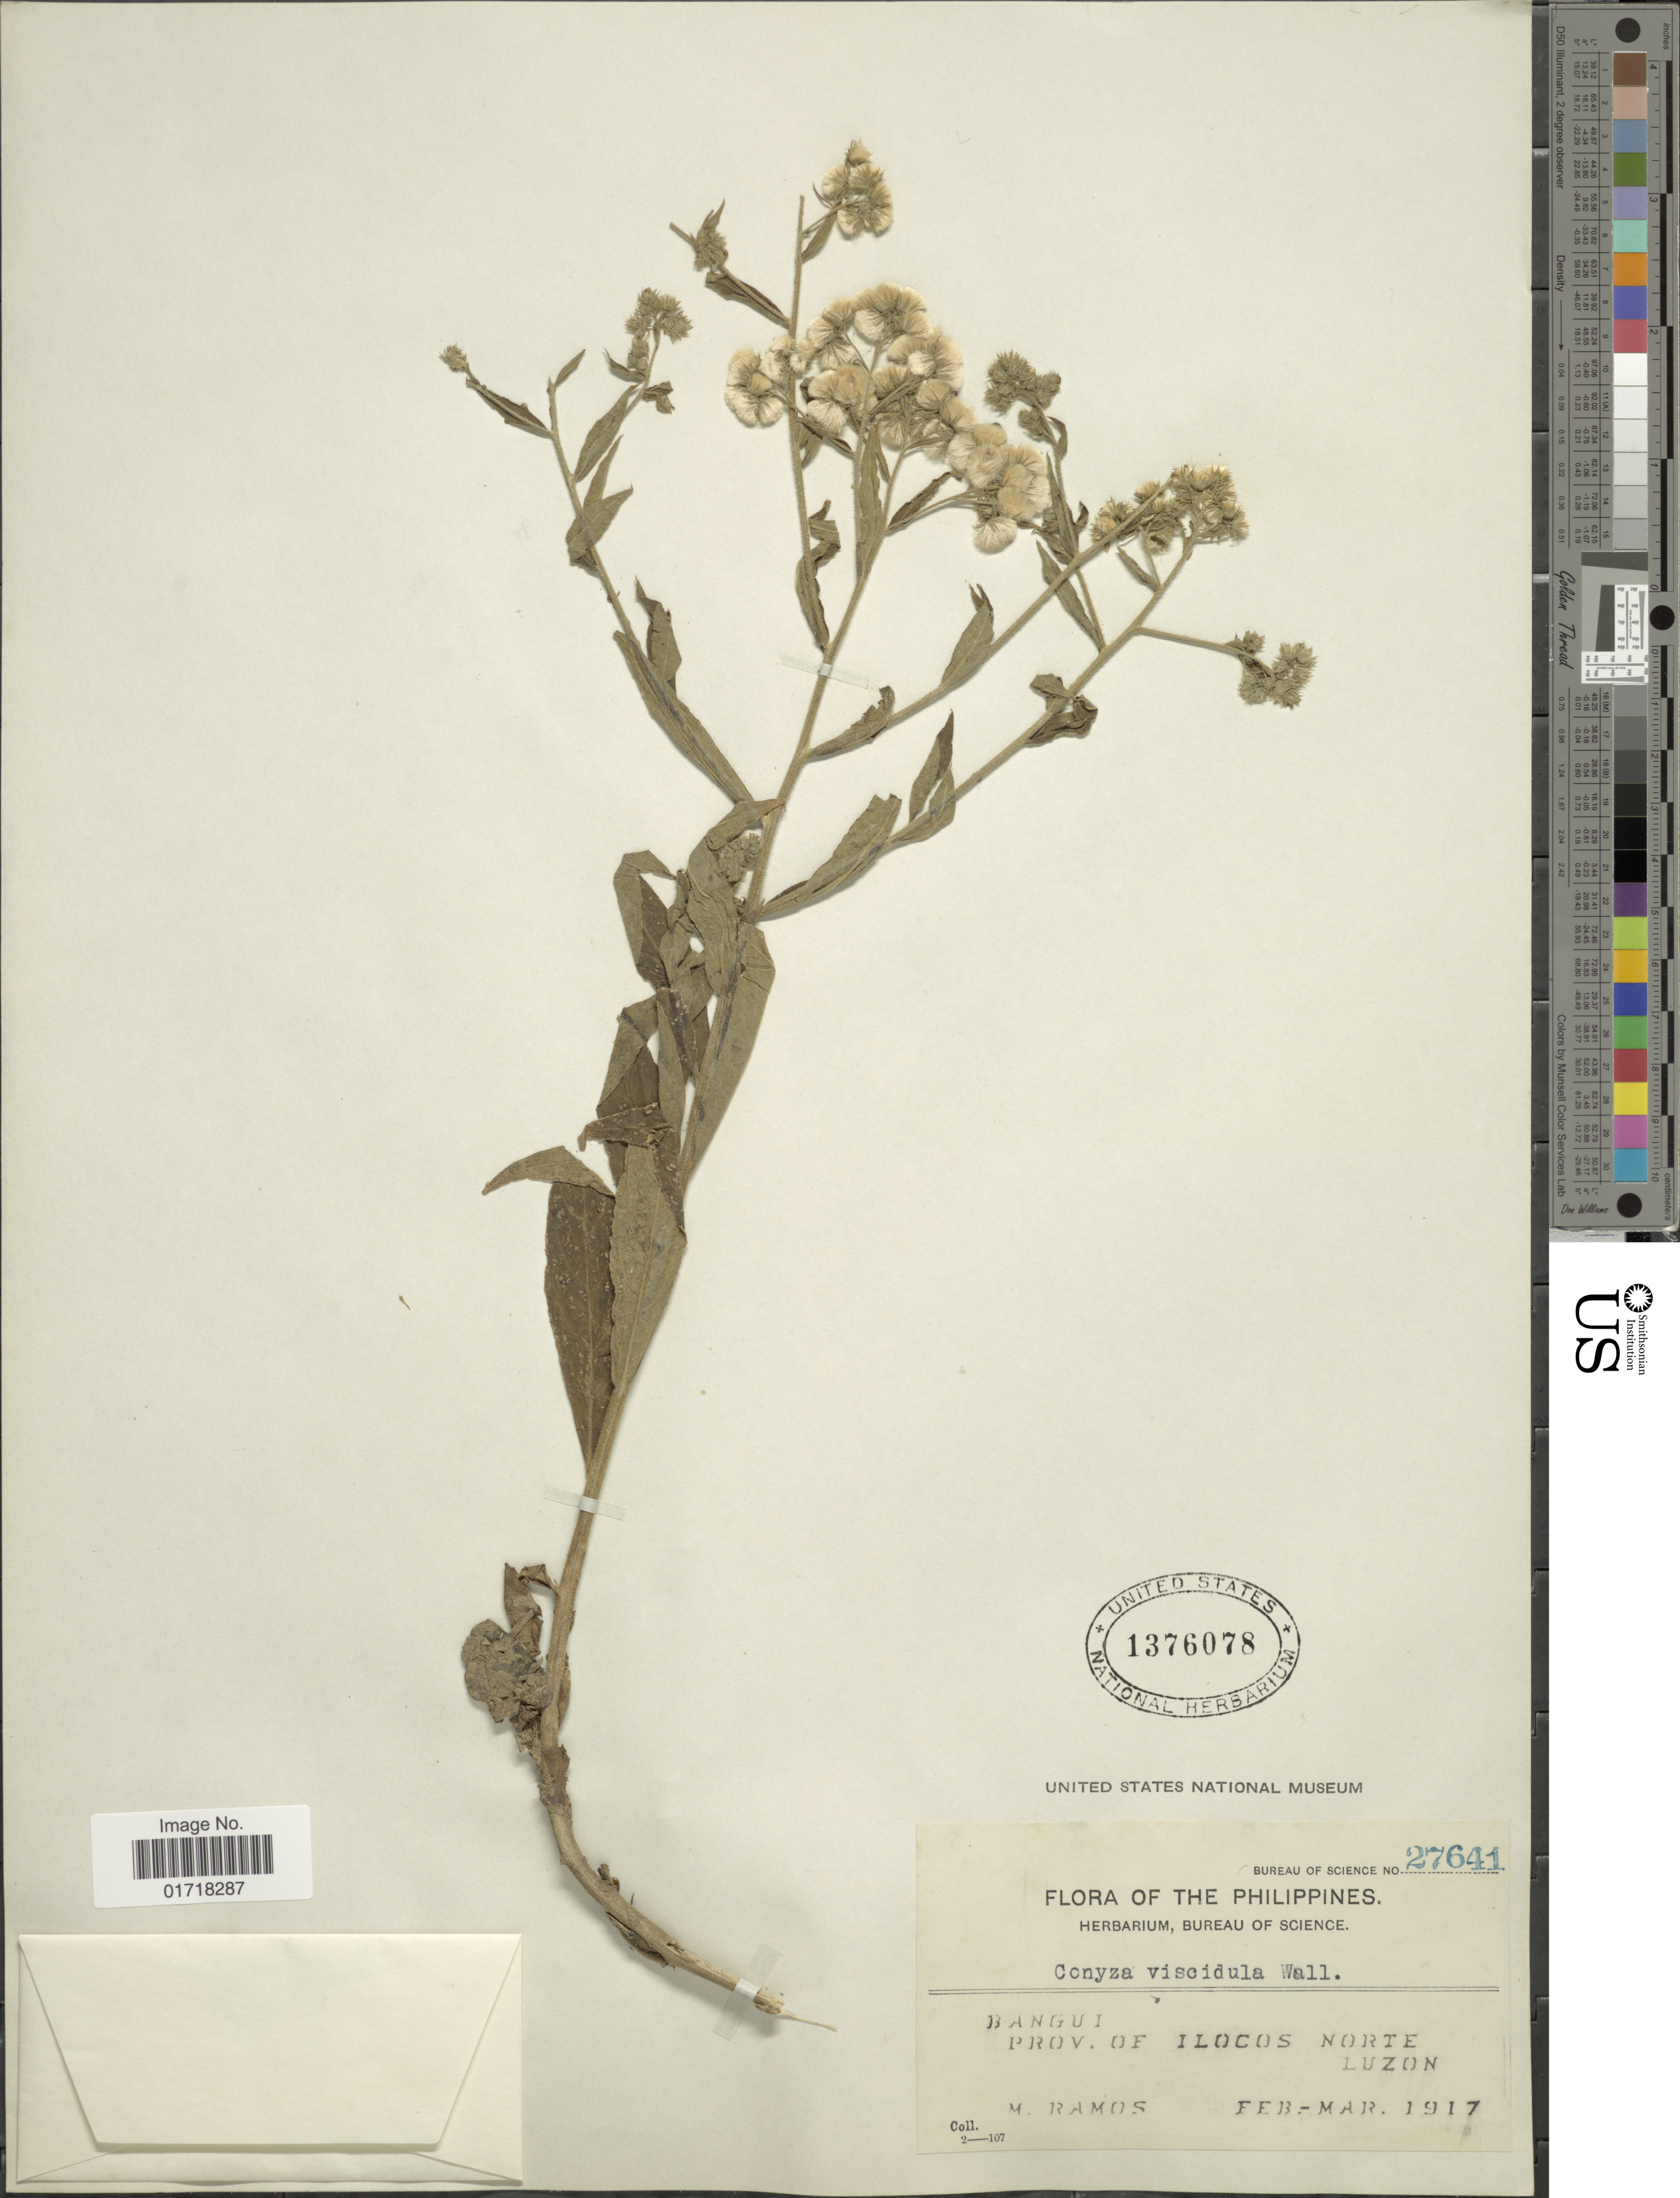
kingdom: Plantae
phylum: Tracheophyta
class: Magnoliopsida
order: Asterales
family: Asteraceae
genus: Conyza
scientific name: Conyza viscidula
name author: Wall.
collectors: M. Ramos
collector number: Bureau of Science 27641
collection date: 1917-02/1917-03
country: Philippines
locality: Bangui, Prov. of Ilocos Norte, Luzon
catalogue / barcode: US 1376078